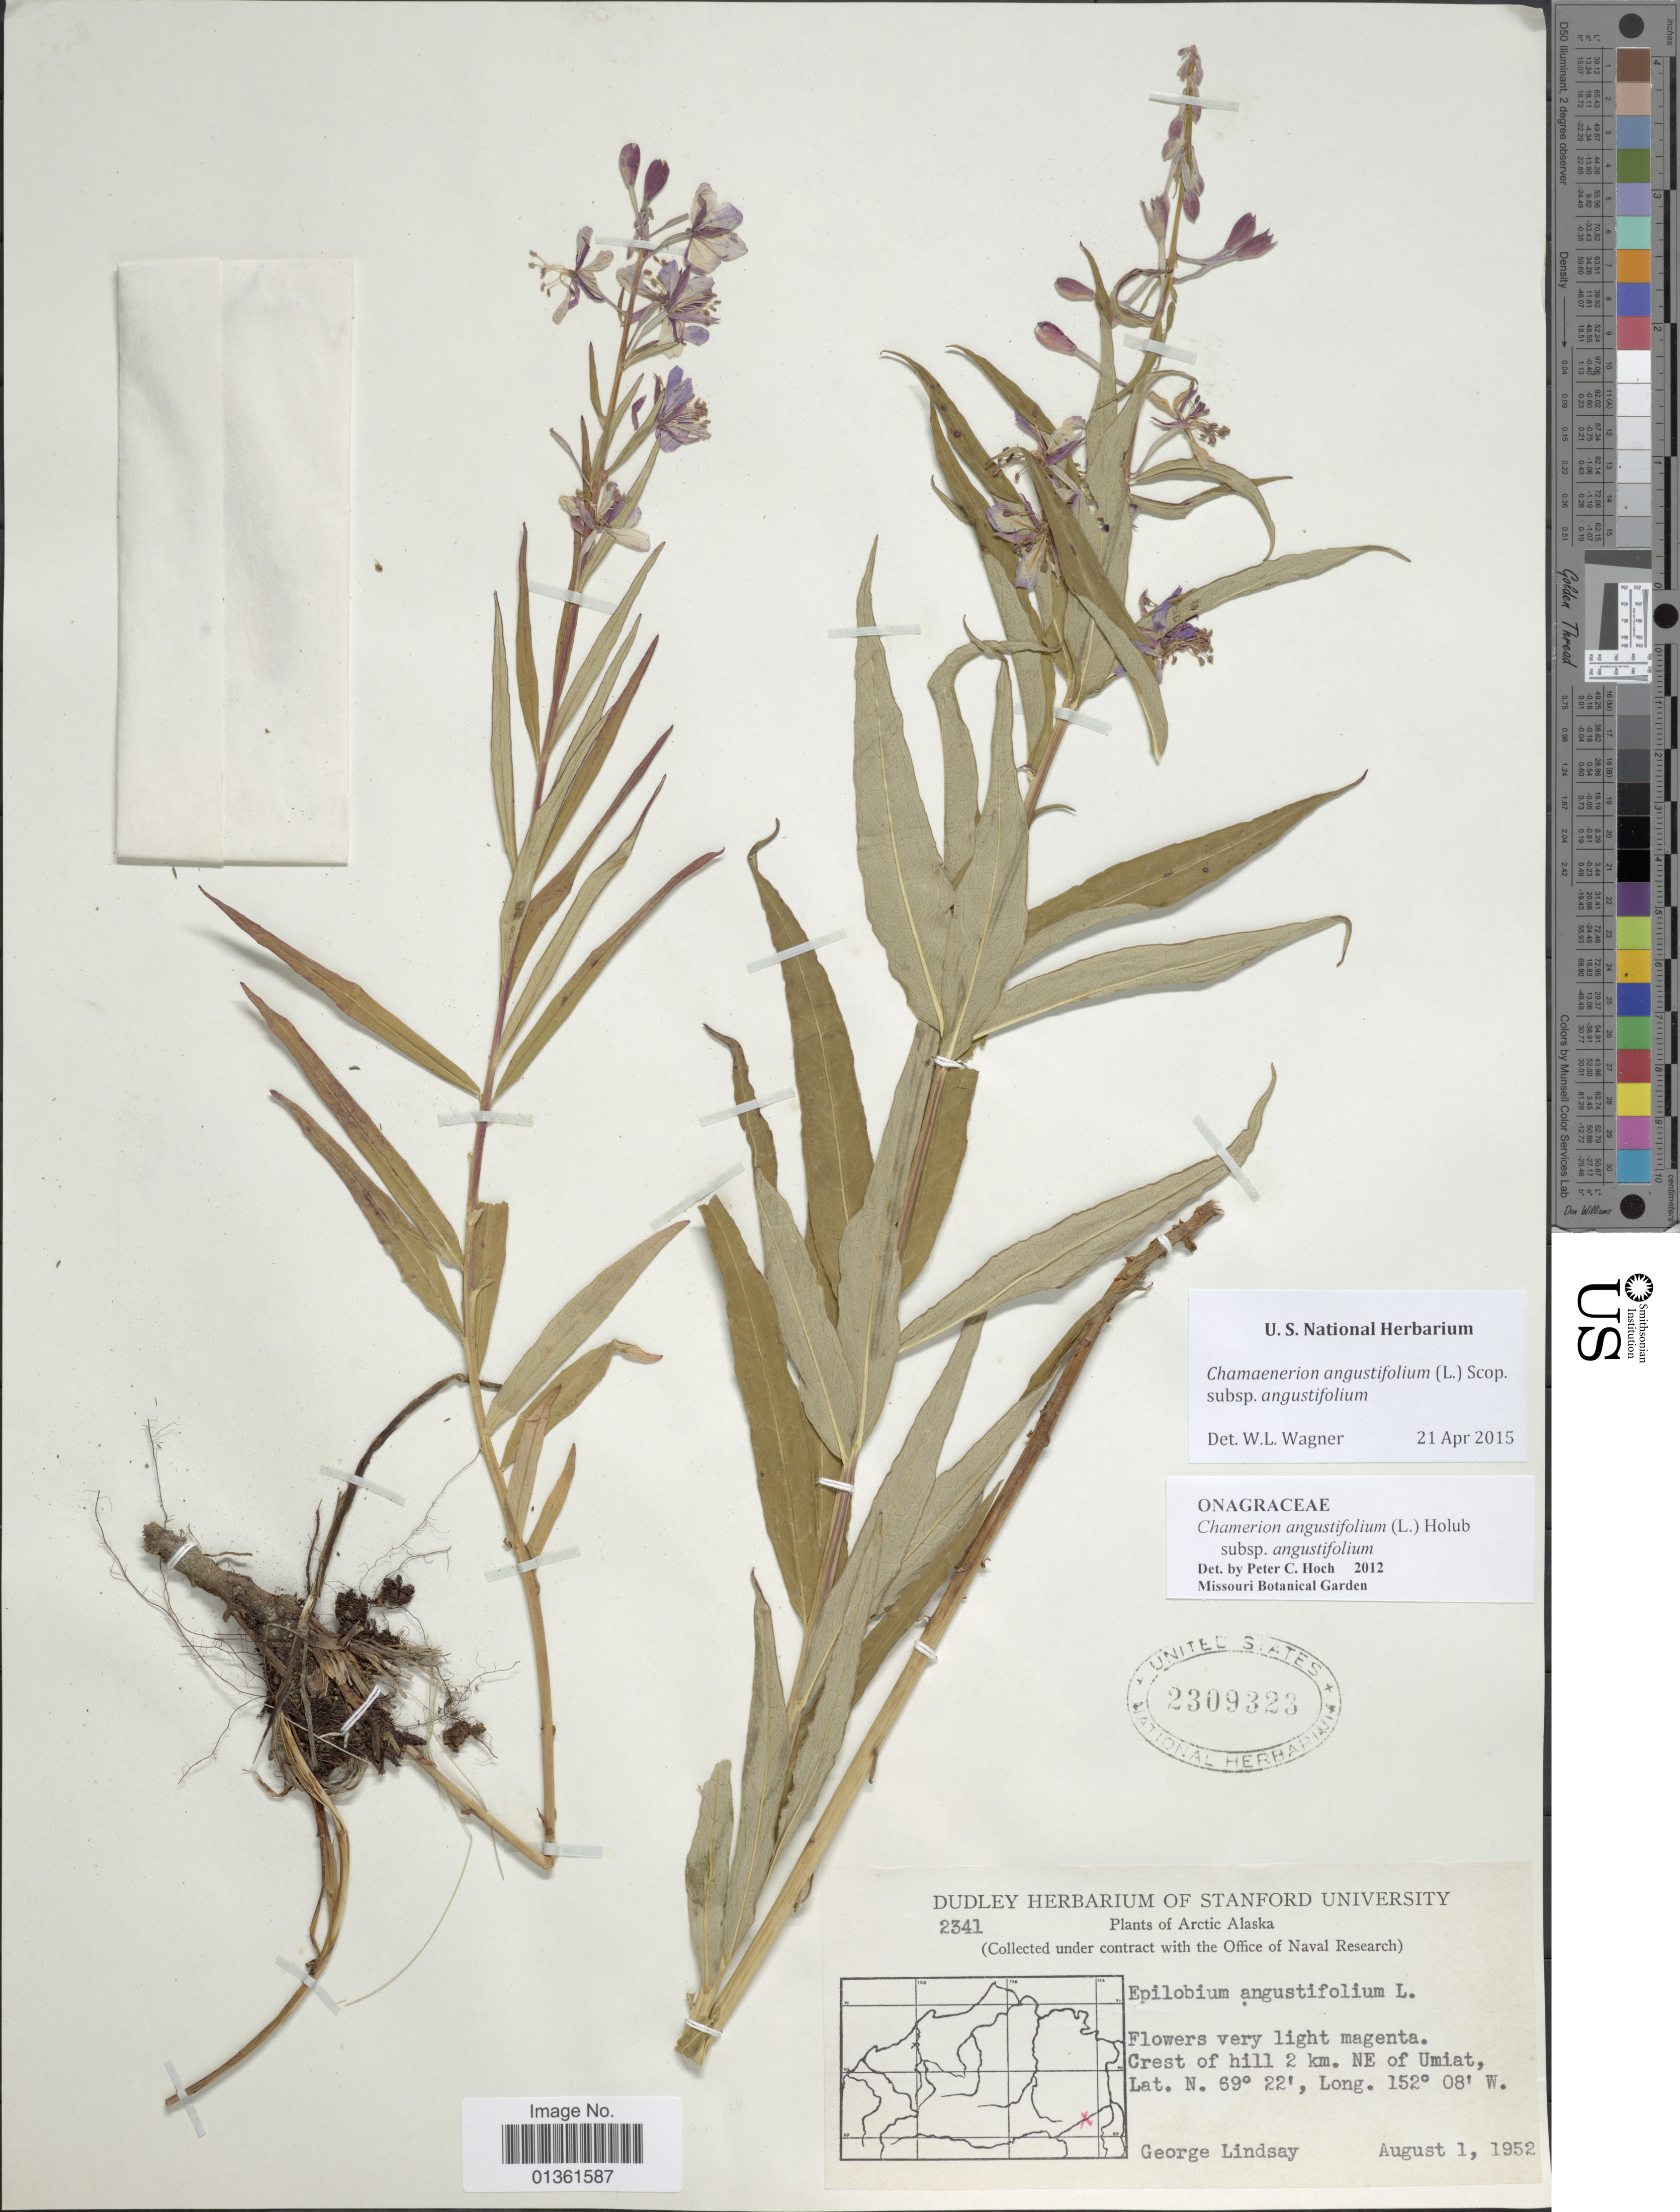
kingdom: Plantae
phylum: Tracheophyta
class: Magnoliopsida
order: Myrtales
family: Onagraceae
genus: Chamaenerion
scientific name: Chamaenerion angustifolium subsp. angustifolium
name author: (L.) Scop.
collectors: G. Lindsay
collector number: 2341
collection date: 1952-08-01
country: United States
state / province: Alaska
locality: Arctic Alaska. Crest of hill 2 km. NE of Umiat.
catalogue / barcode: US 2309323